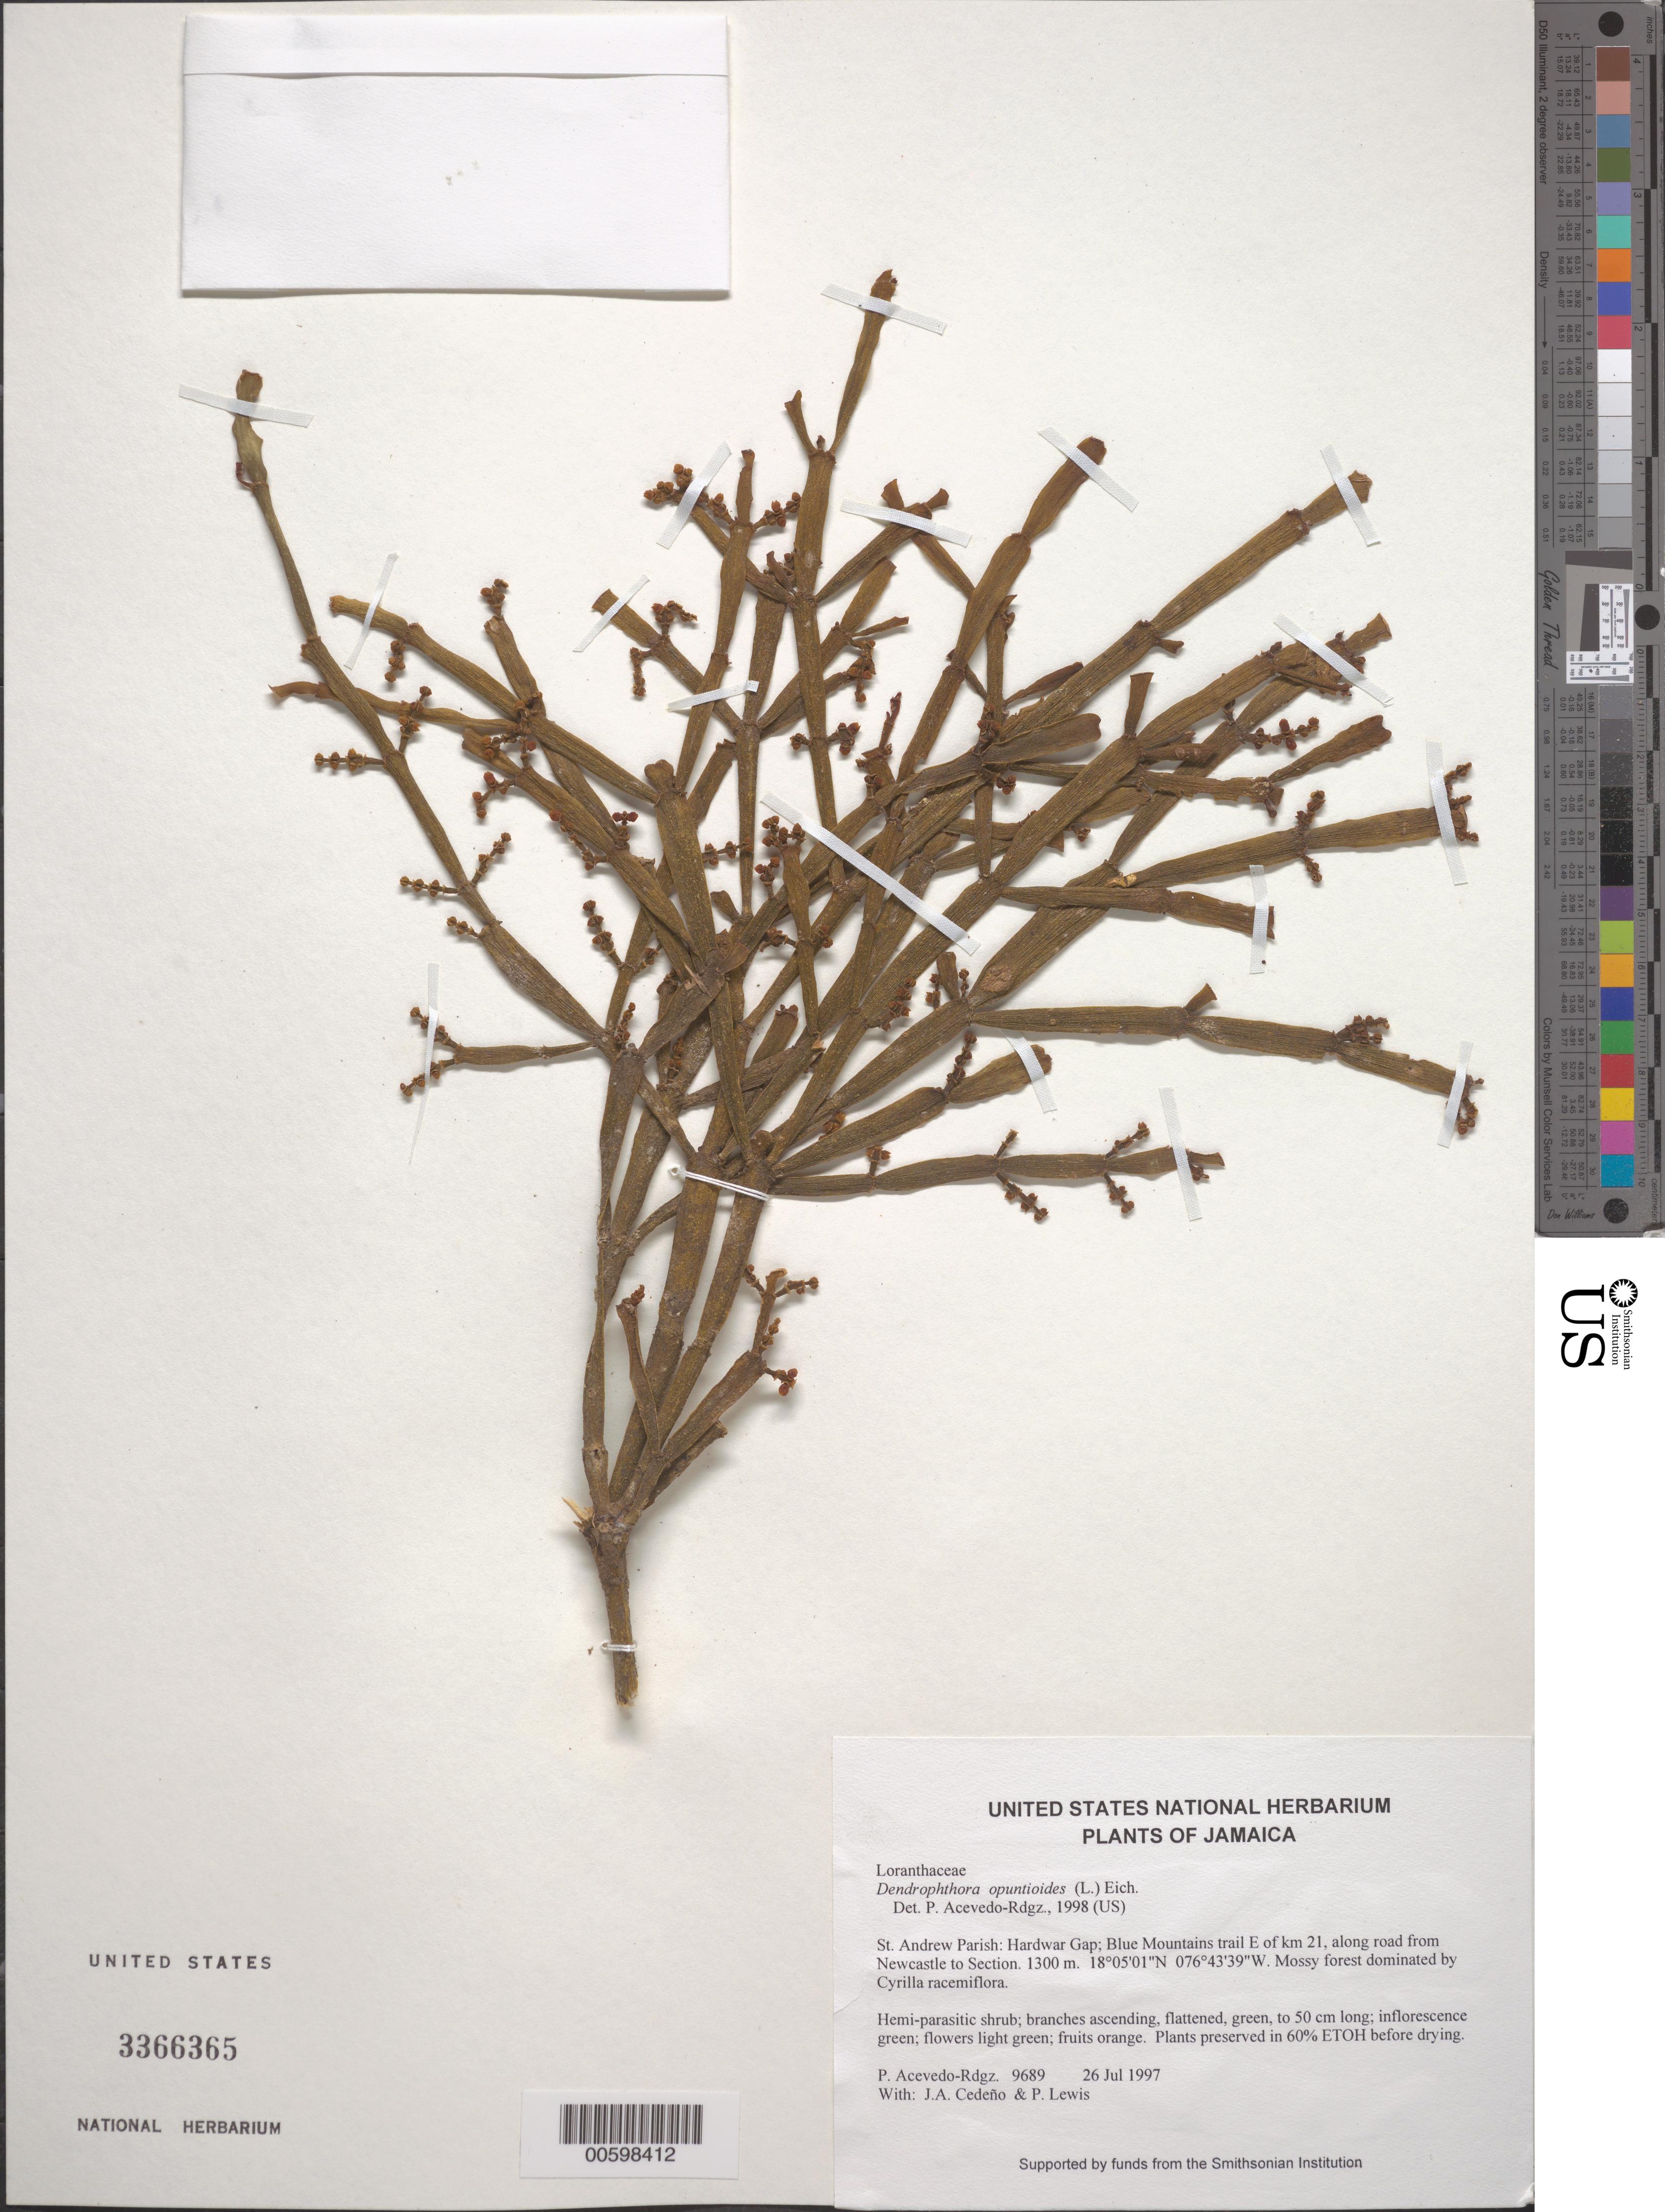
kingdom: Plantae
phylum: Tracheophyta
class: Magnoliopsida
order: Santalales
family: Viscaceae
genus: Dendrophthora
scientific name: Dendrophthora opuntioides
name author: (L.) Eichler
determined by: Acevedo-Rodríguez, P., (BOT), Smithsonian Institution - National Museum of Natural History (UNITED STATES)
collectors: P. Acevedo-Rodr., J. A. Cedeño M. & P. Lewis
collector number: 9689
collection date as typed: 26 Jul 1997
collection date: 1997-07-26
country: Jamaica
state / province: Saint Andrew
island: Jamaica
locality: St. Andrew Parish: Hardwar Gap; Blue Mountains trail E of km 21, along road from Newcastle to Section.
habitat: Mossy forest dominated by Cyrilla racemiflora.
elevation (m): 1300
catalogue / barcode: US 3366365